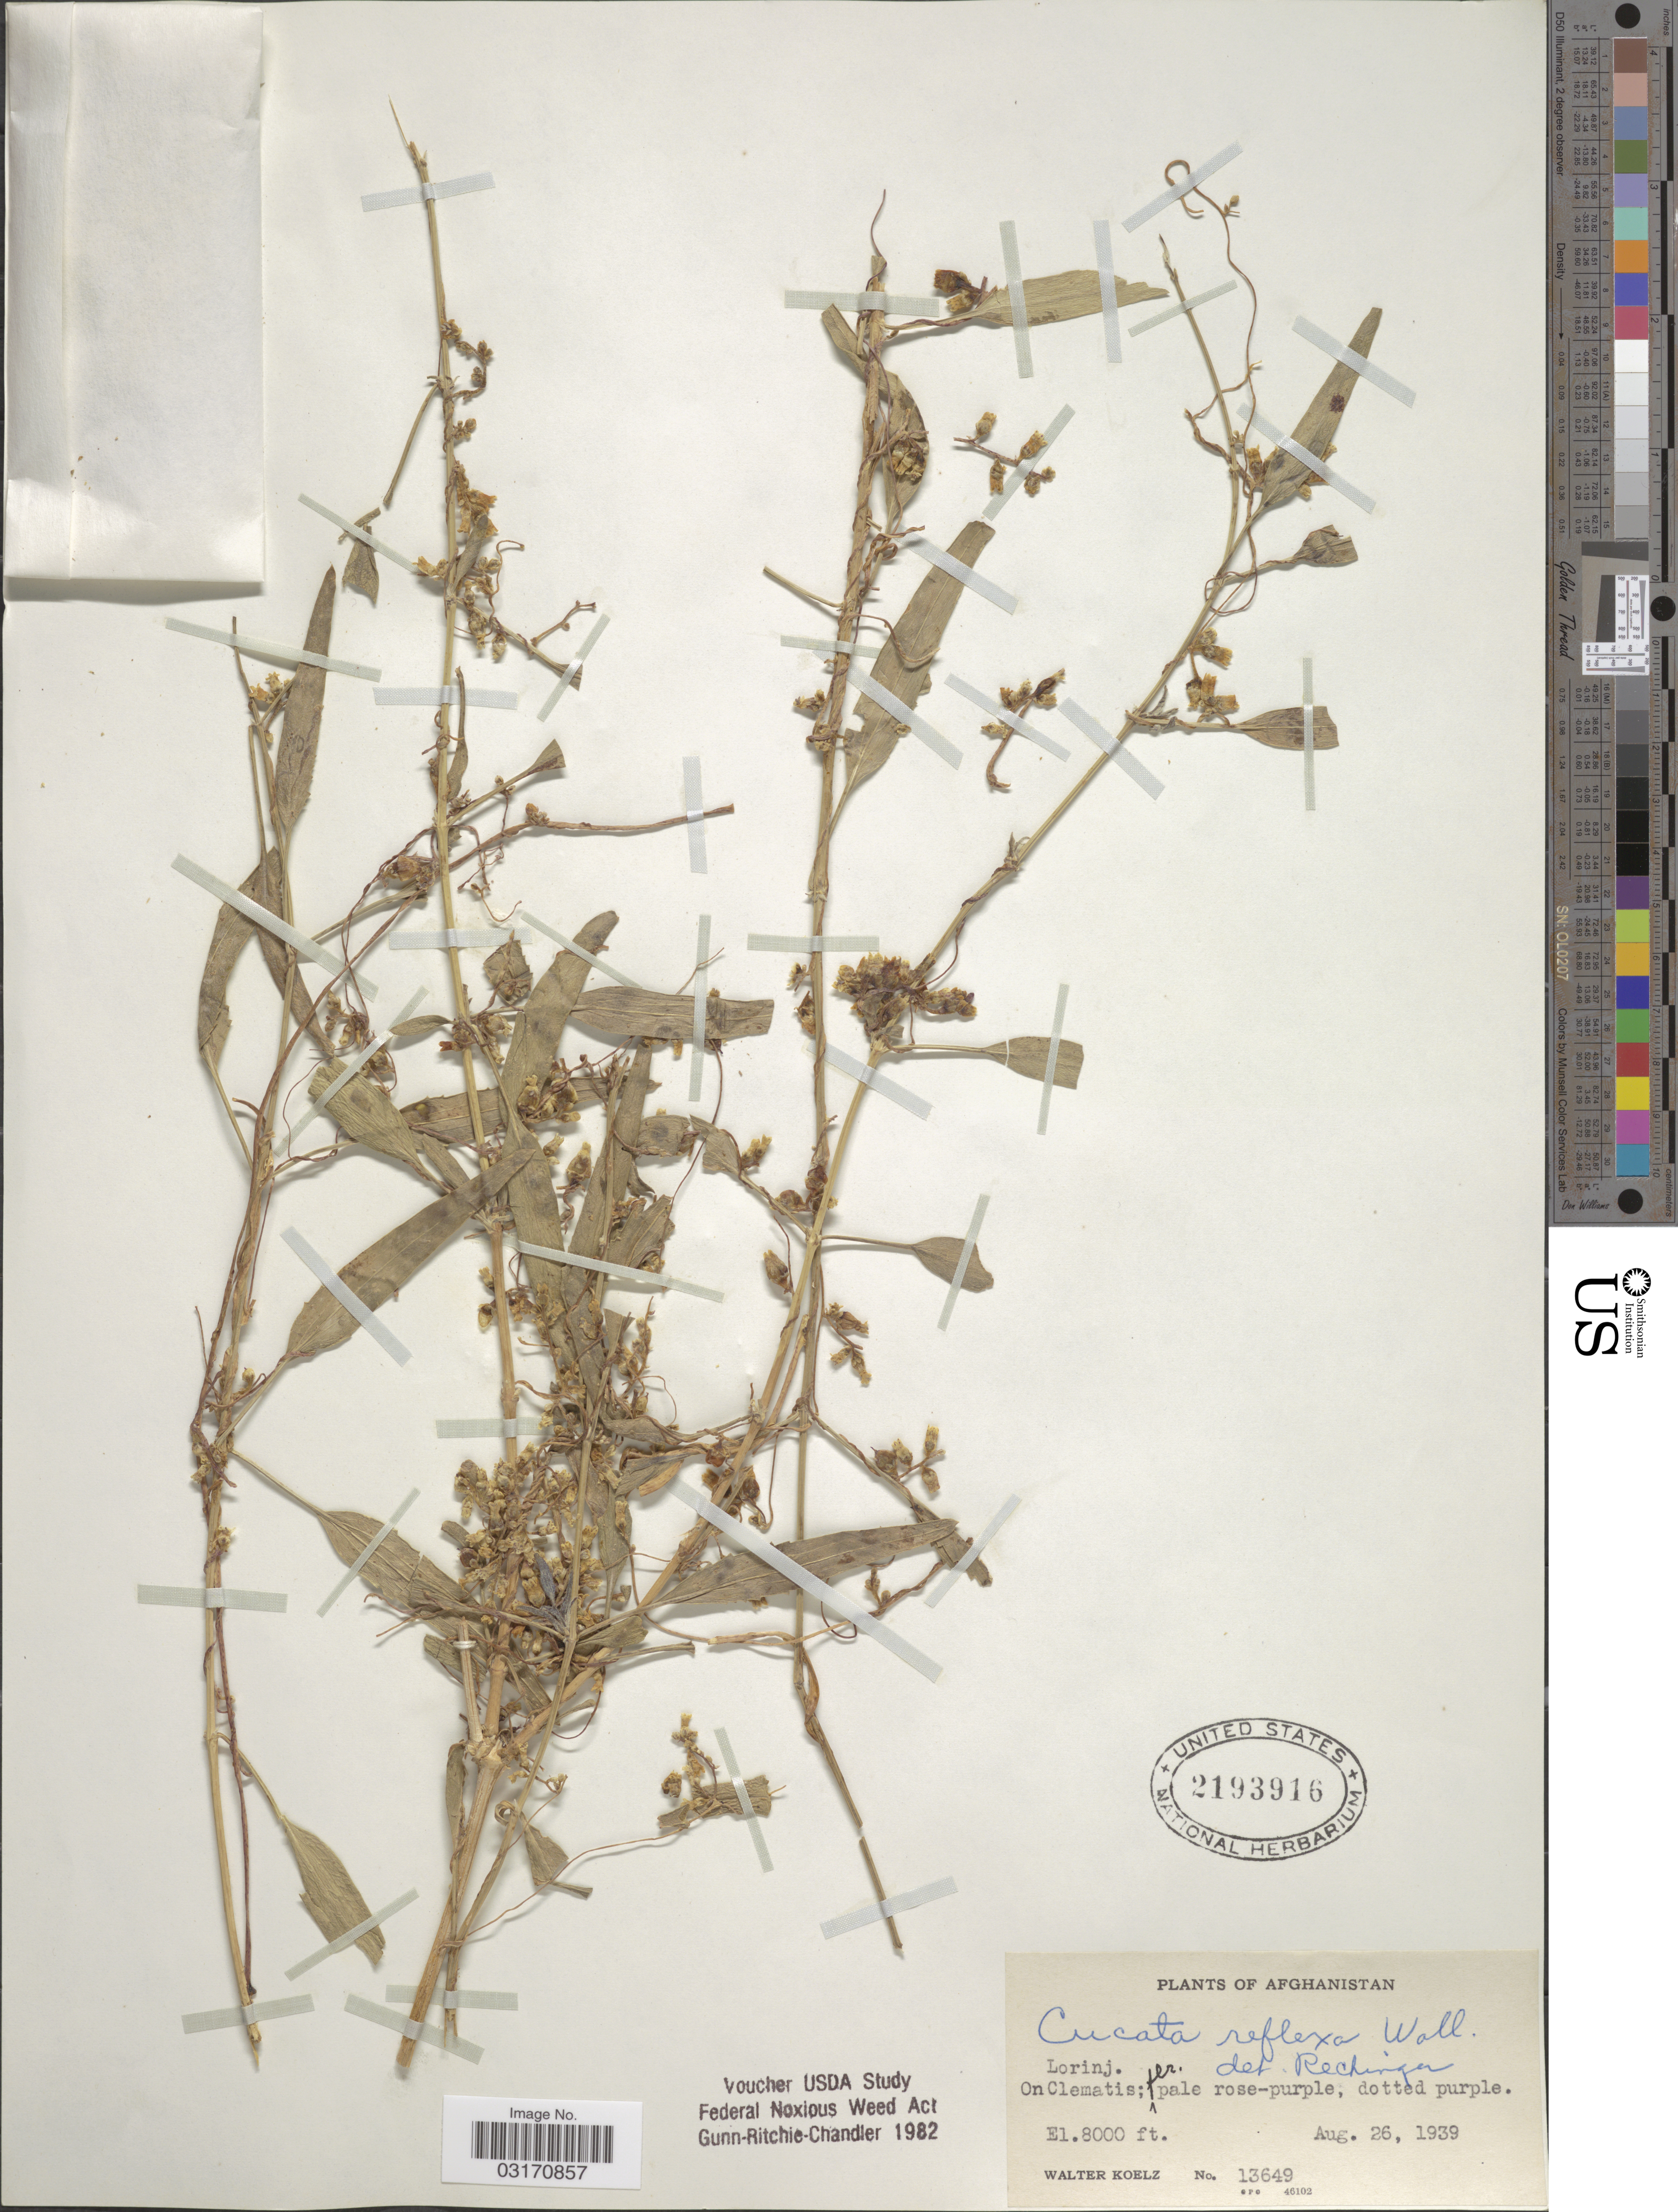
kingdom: Plantae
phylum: Tracheophyta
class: Magnoliopsida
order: Solanales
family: Convolvulaceae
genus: Cuscuta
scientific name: Cuscuta reflexa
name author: Roxb.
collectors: W. N. Koelz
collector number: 13649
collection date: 1939-08-26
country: Afghanistan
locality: Lorinj.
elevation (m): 2438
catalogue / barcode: US 2193916